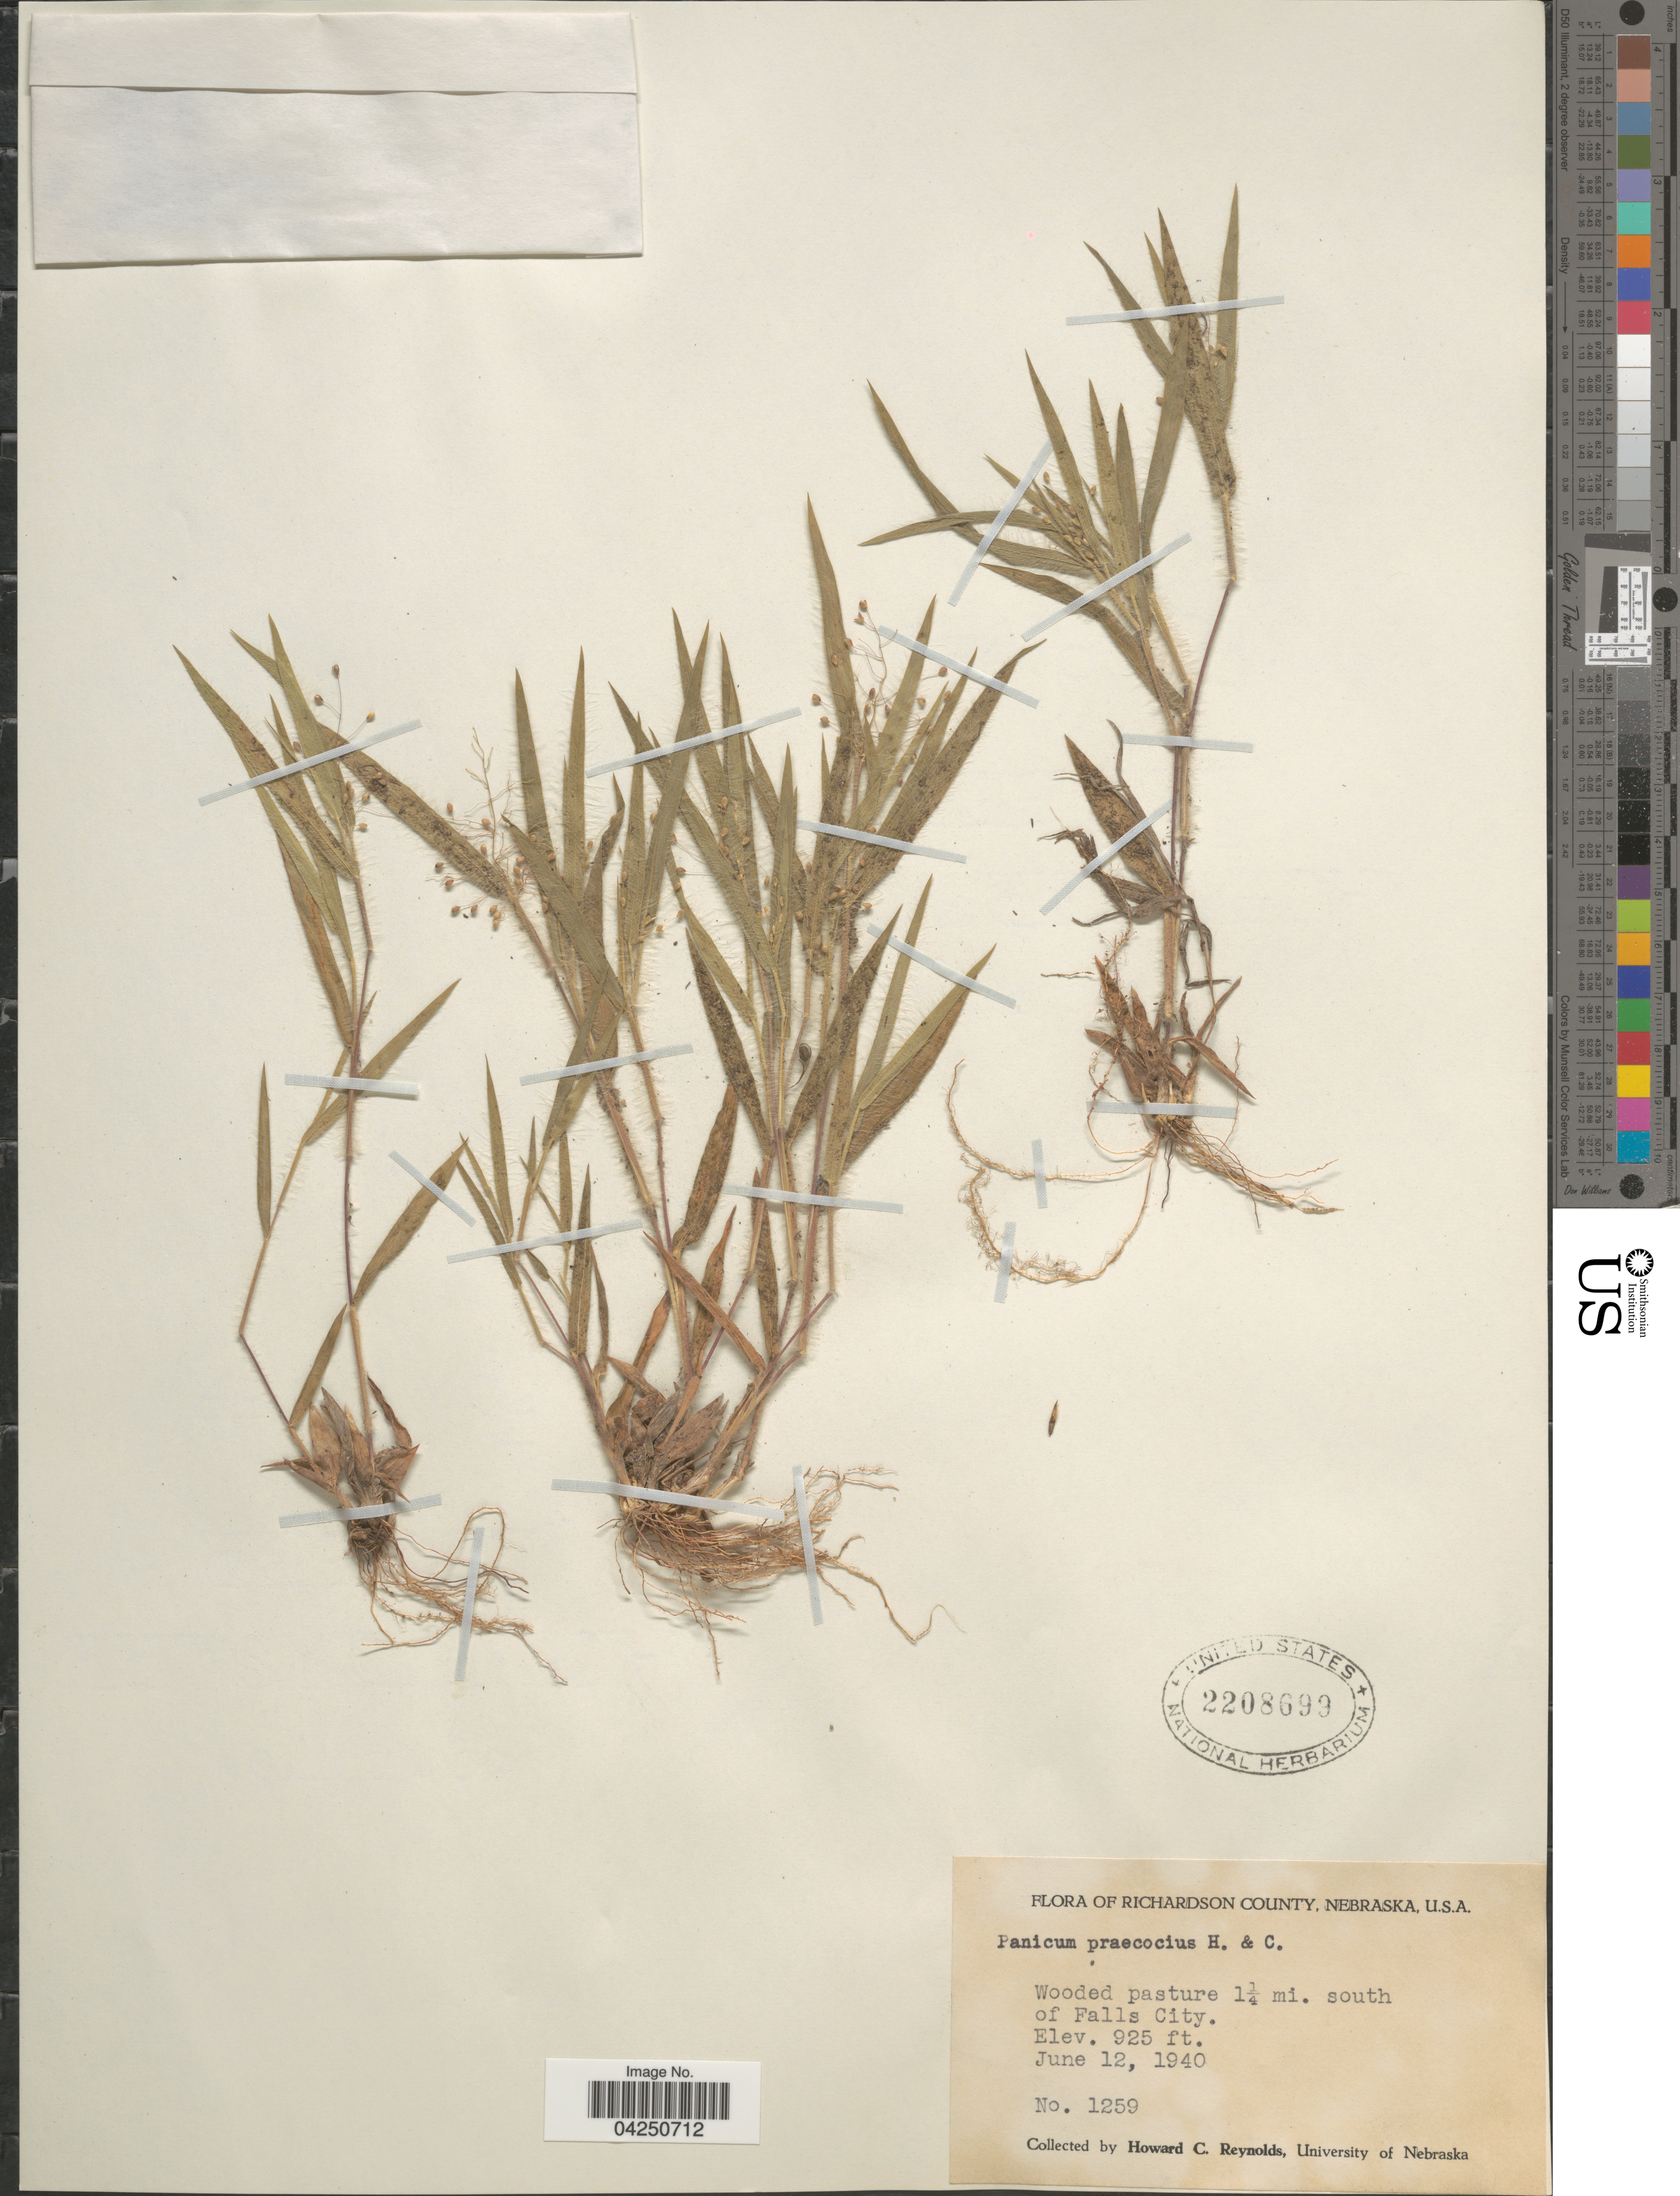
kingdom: Plantae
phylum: Tracheophyta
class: Liliopsida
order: Poales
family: Poaceae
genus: Dichanthelium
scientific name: Dichanthelium acuminatum var. acuminatum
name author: (Sw.) Gould & C.A. Clark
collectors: H. Reynolds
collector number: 1259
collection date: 1940-06-12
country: United States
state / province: Nebraska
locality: Richardson County. Wooded pasture 1¼ mi. south of Falls City.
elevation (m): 282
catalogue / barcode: US 2208699